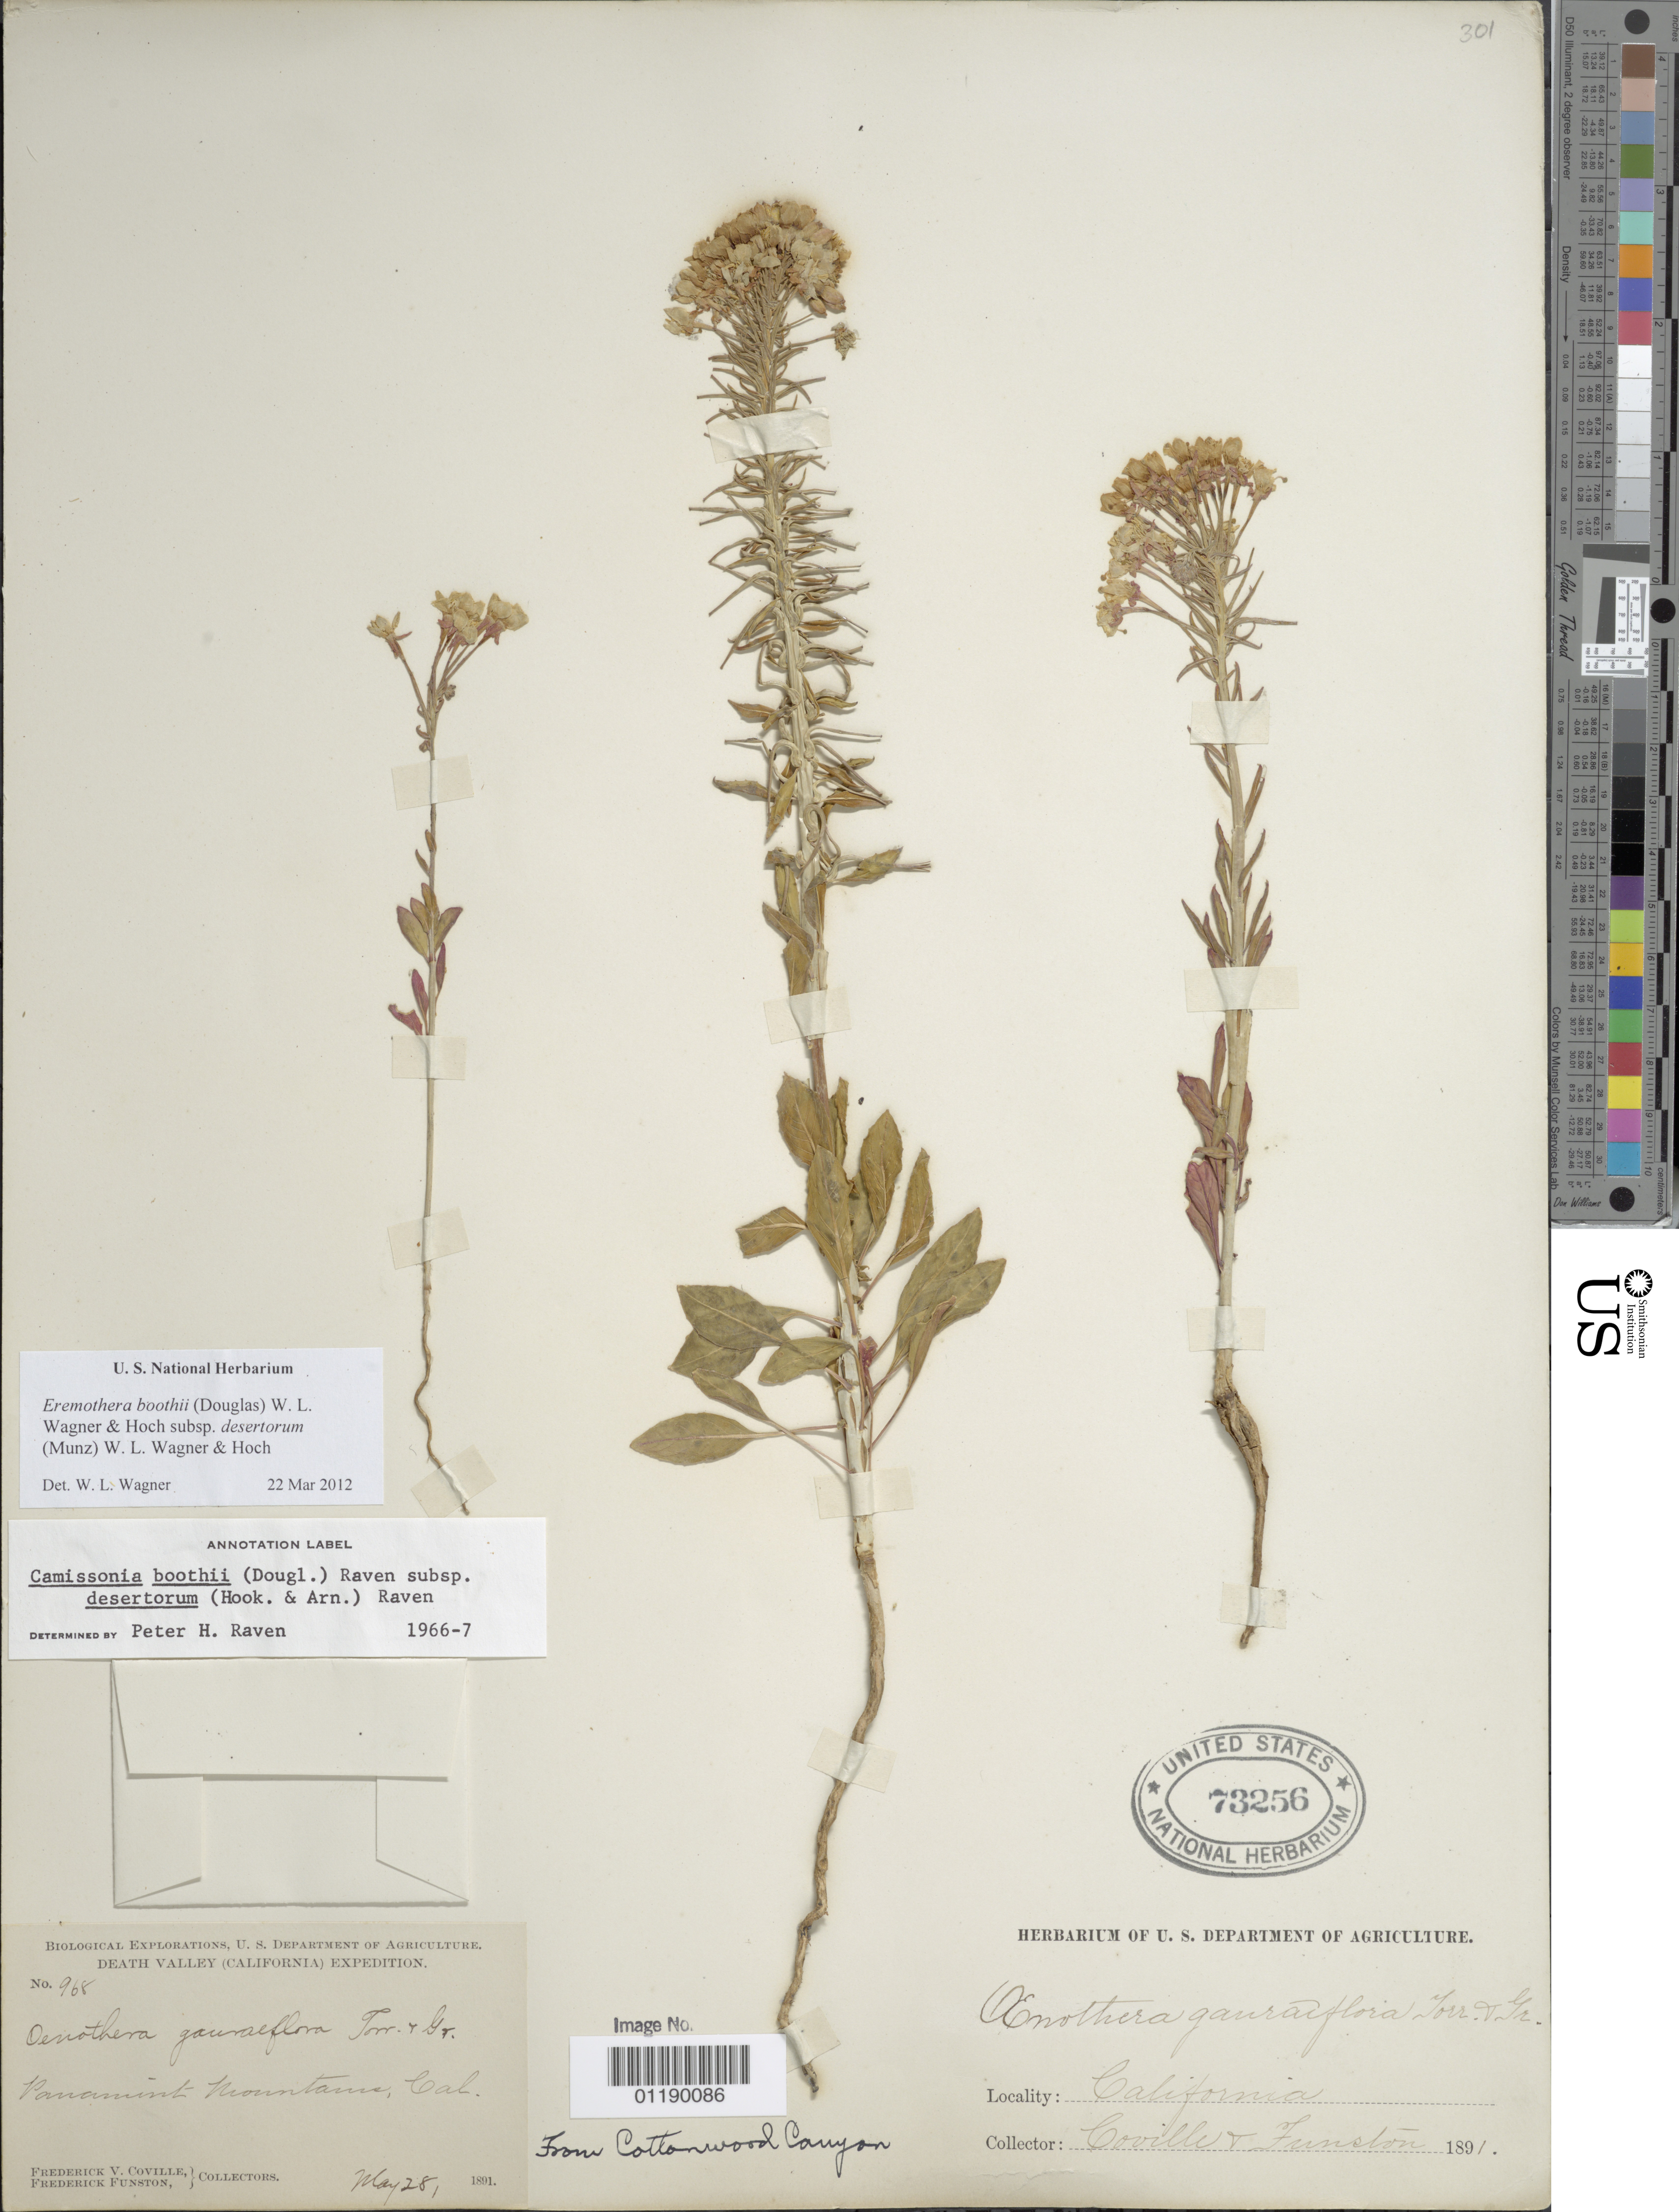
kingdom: Plantae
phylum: Tracheophyta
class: Magnoliopsida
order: Myrtales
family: Onagraceae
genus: Eremothera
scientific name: Eremothera boothii subsp. decorticans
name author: (Hook. & Arn.) W.L. Wagner & Hoch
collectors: F. V. Coville & F. Funston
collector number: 968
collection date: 1891-05-28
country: United States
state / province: California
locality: Panamint Mountains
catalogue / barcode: US 73256